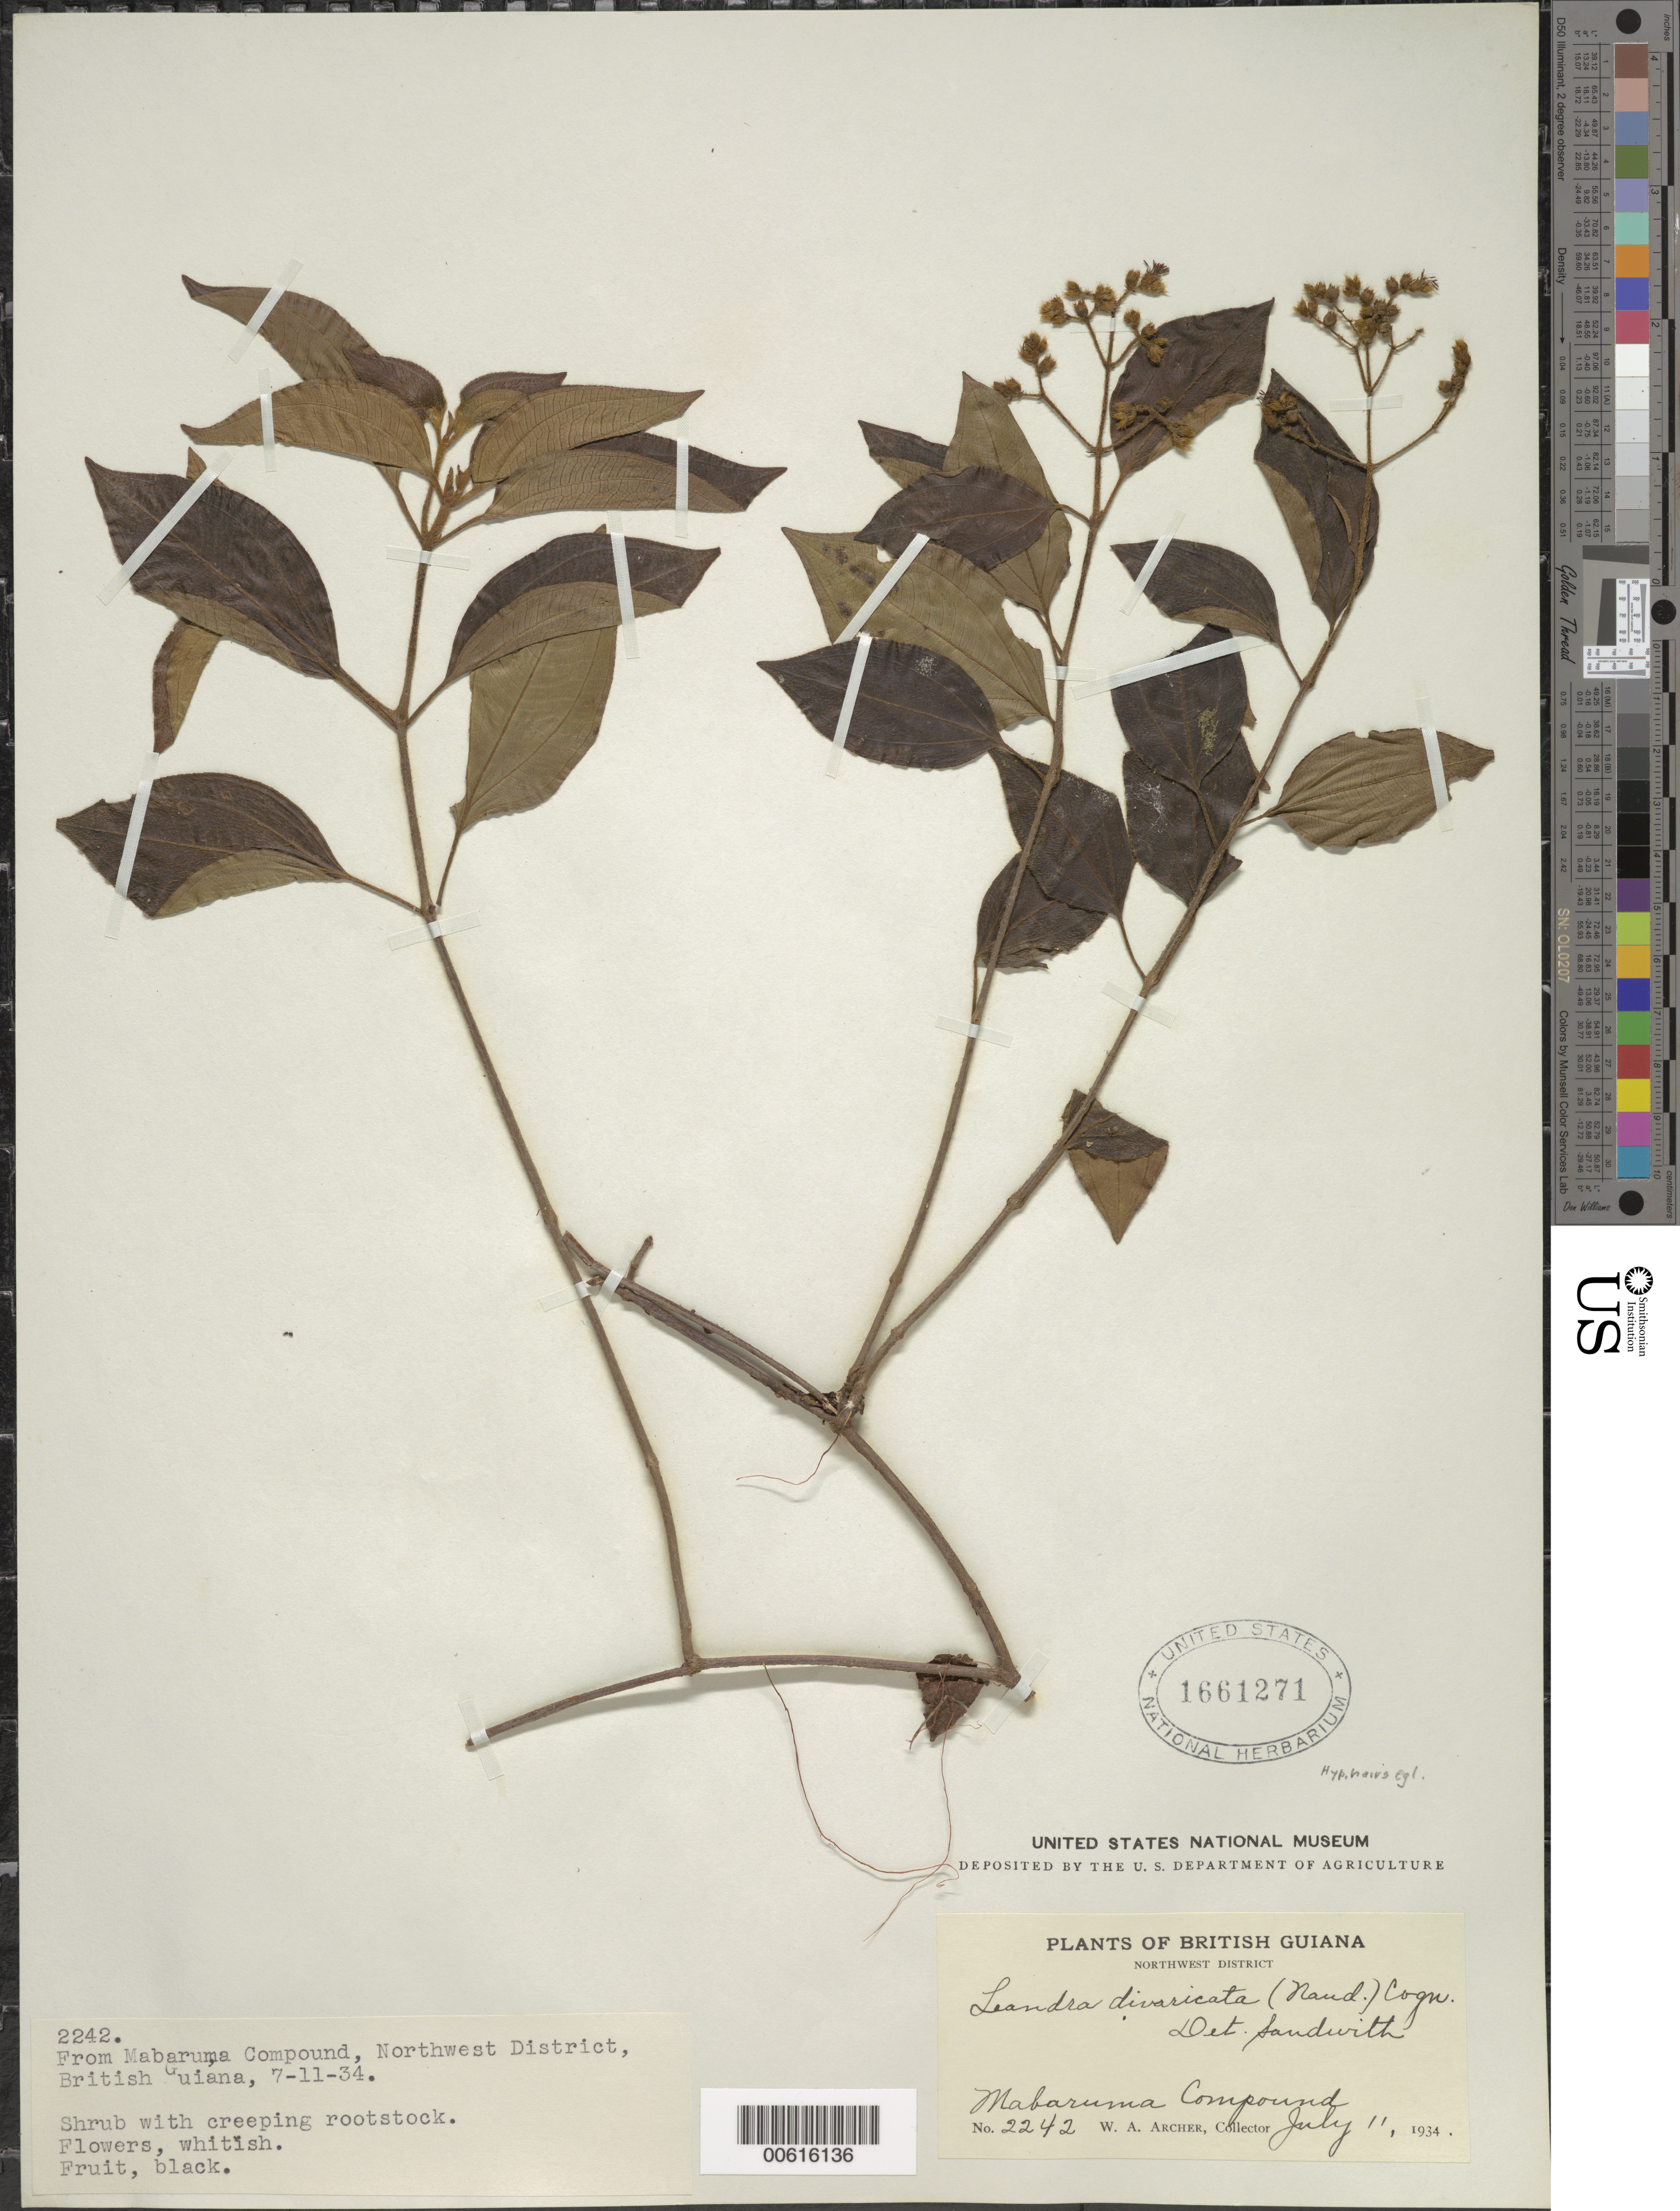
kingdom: Plantae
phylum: Tracheophyta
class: Magnoliopsida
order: Myrtales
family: Melastomataceae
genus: Leandra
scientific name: Leandra divaricata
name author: (Naudin) Cogn.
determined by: Sandwith, N. Y.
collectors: W. A. Archer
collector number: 2242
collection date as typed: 11-Jul-34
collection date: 1934-07-11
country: Guyana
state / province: Barima-Waini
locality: Mabaruma Compound, NW Dist.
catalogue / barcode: US 1661271